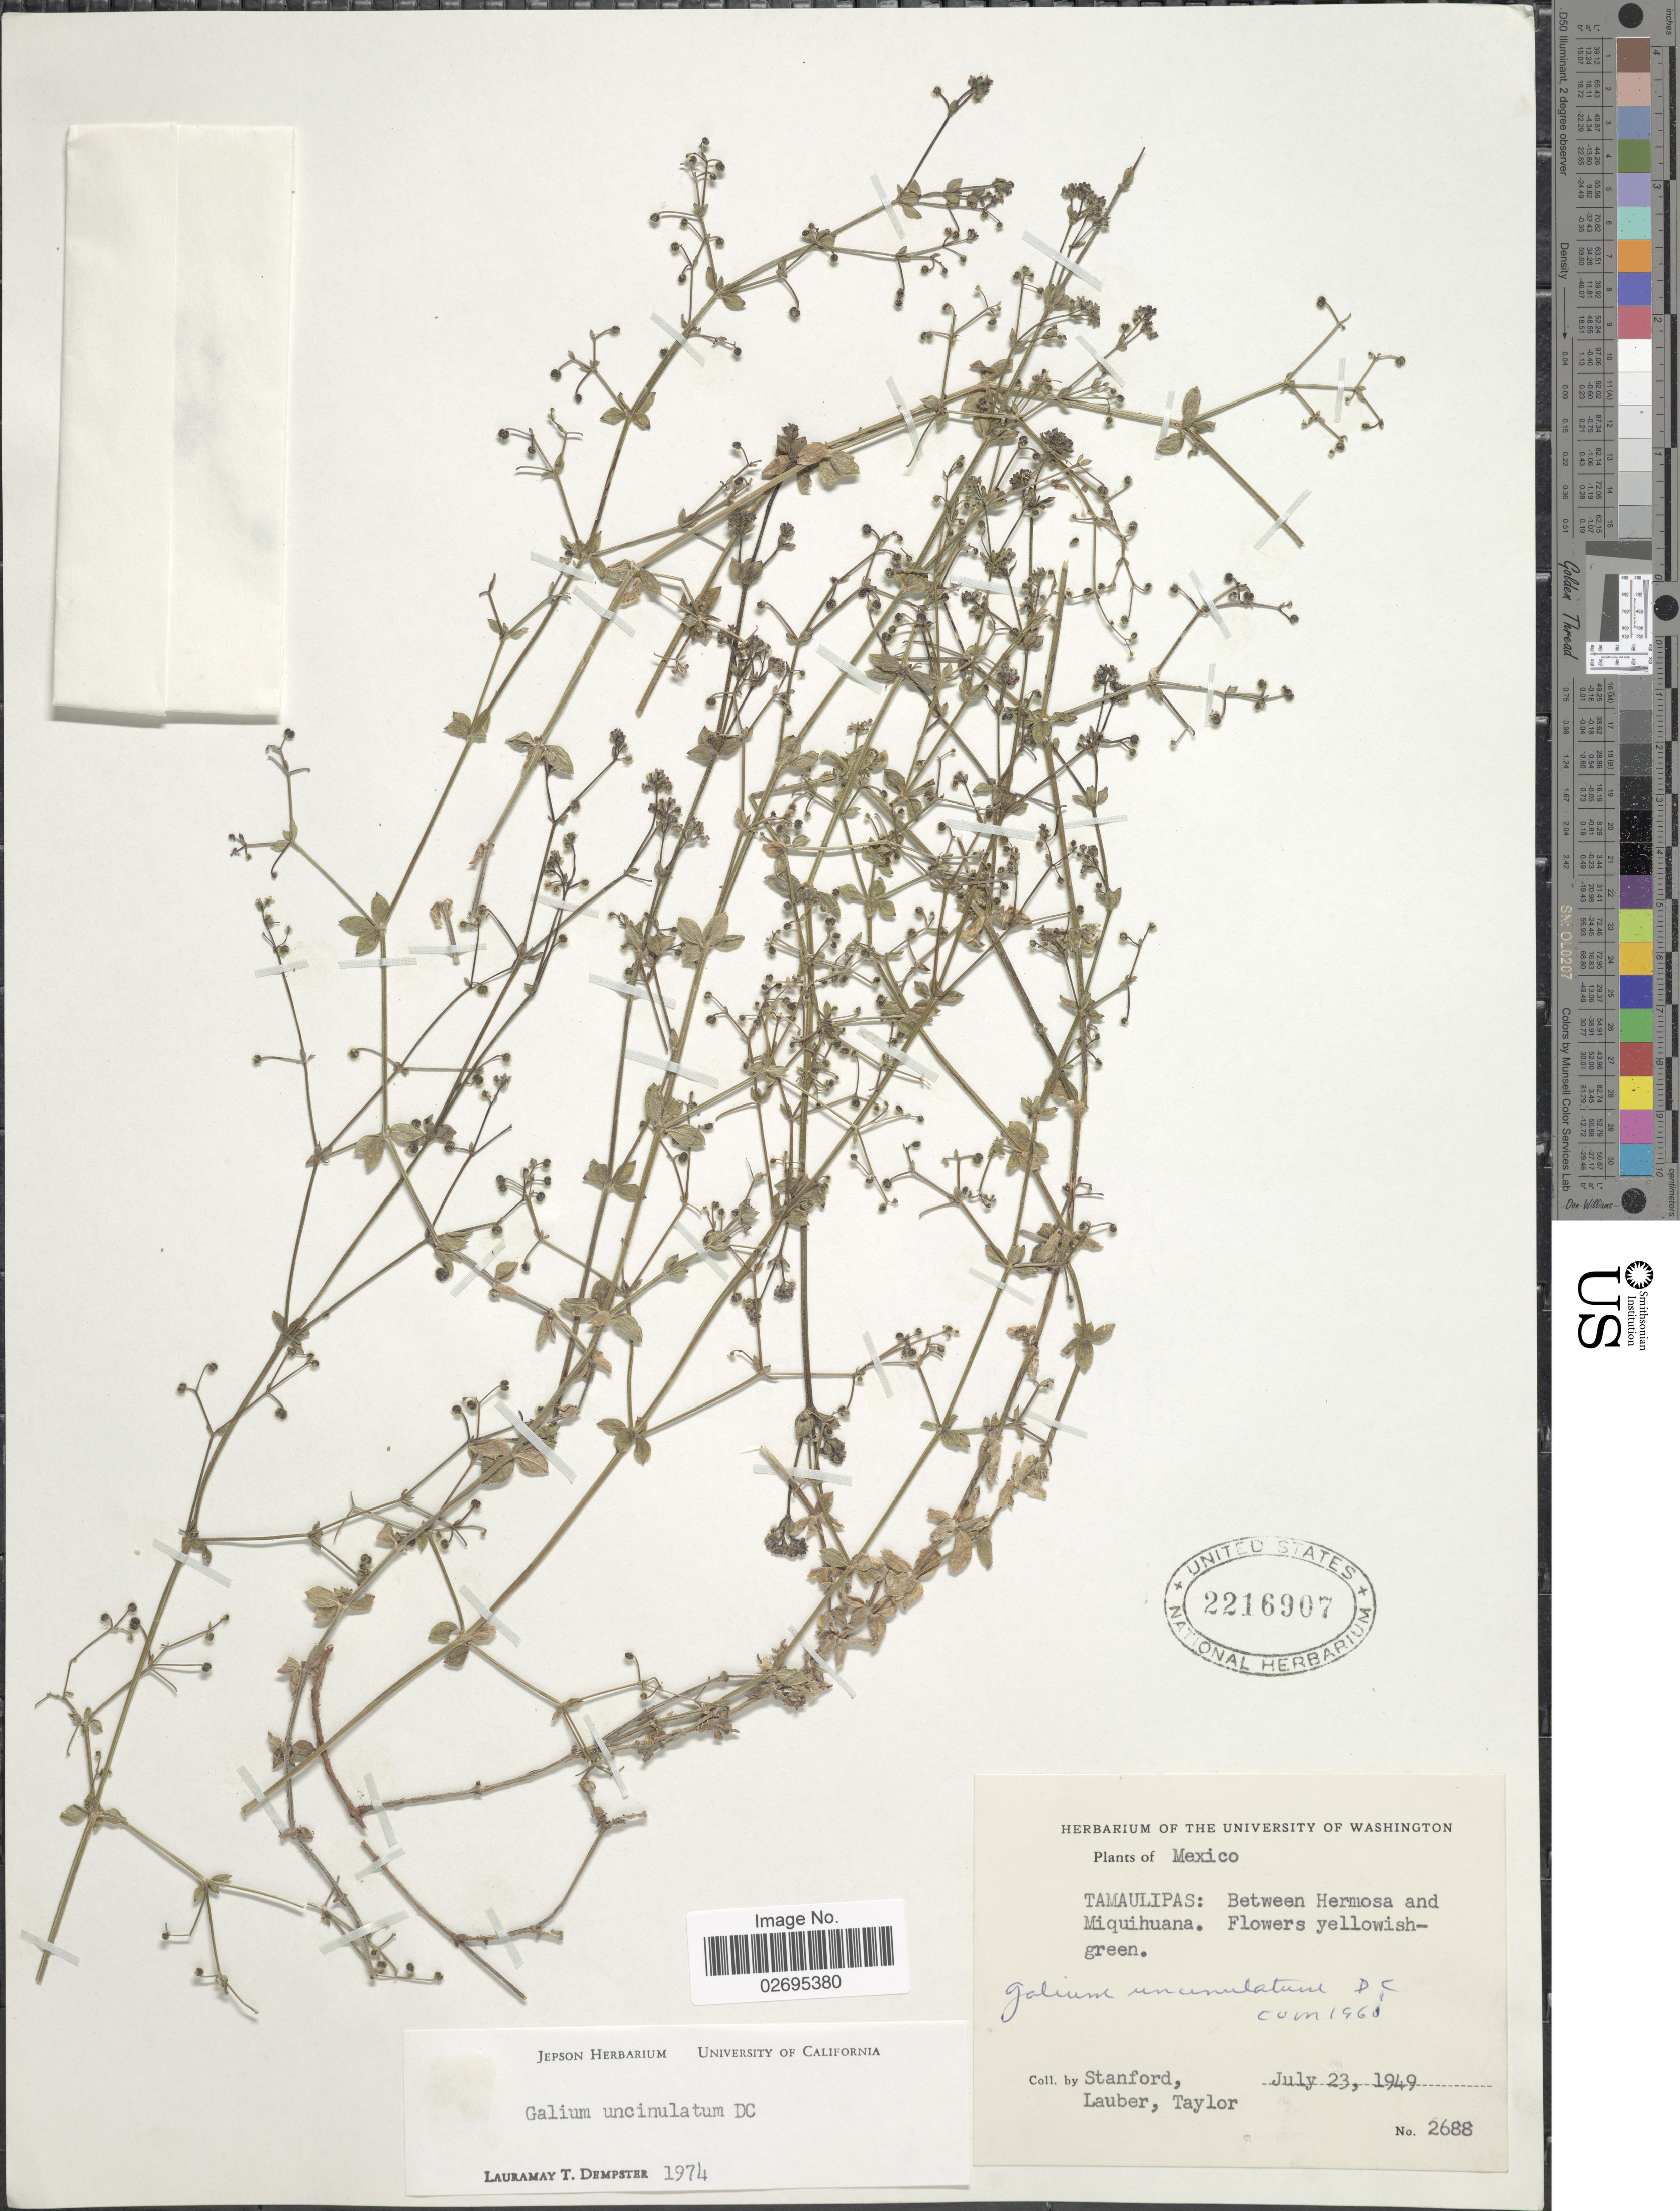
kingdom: Plantae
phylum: Tracheophyta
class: Magnoliopsida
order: Gentianales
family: Rubiaceae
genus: Galium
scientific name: Galium uncinulatum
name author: DC.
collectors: -. Stanford, Lauber, -- & -- Taylor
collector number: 2688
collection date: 1949-07-23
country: Mexico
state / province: Tamaulipas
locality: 4 mi n of Miquihuana, in pine forest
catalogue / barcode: US 2216907